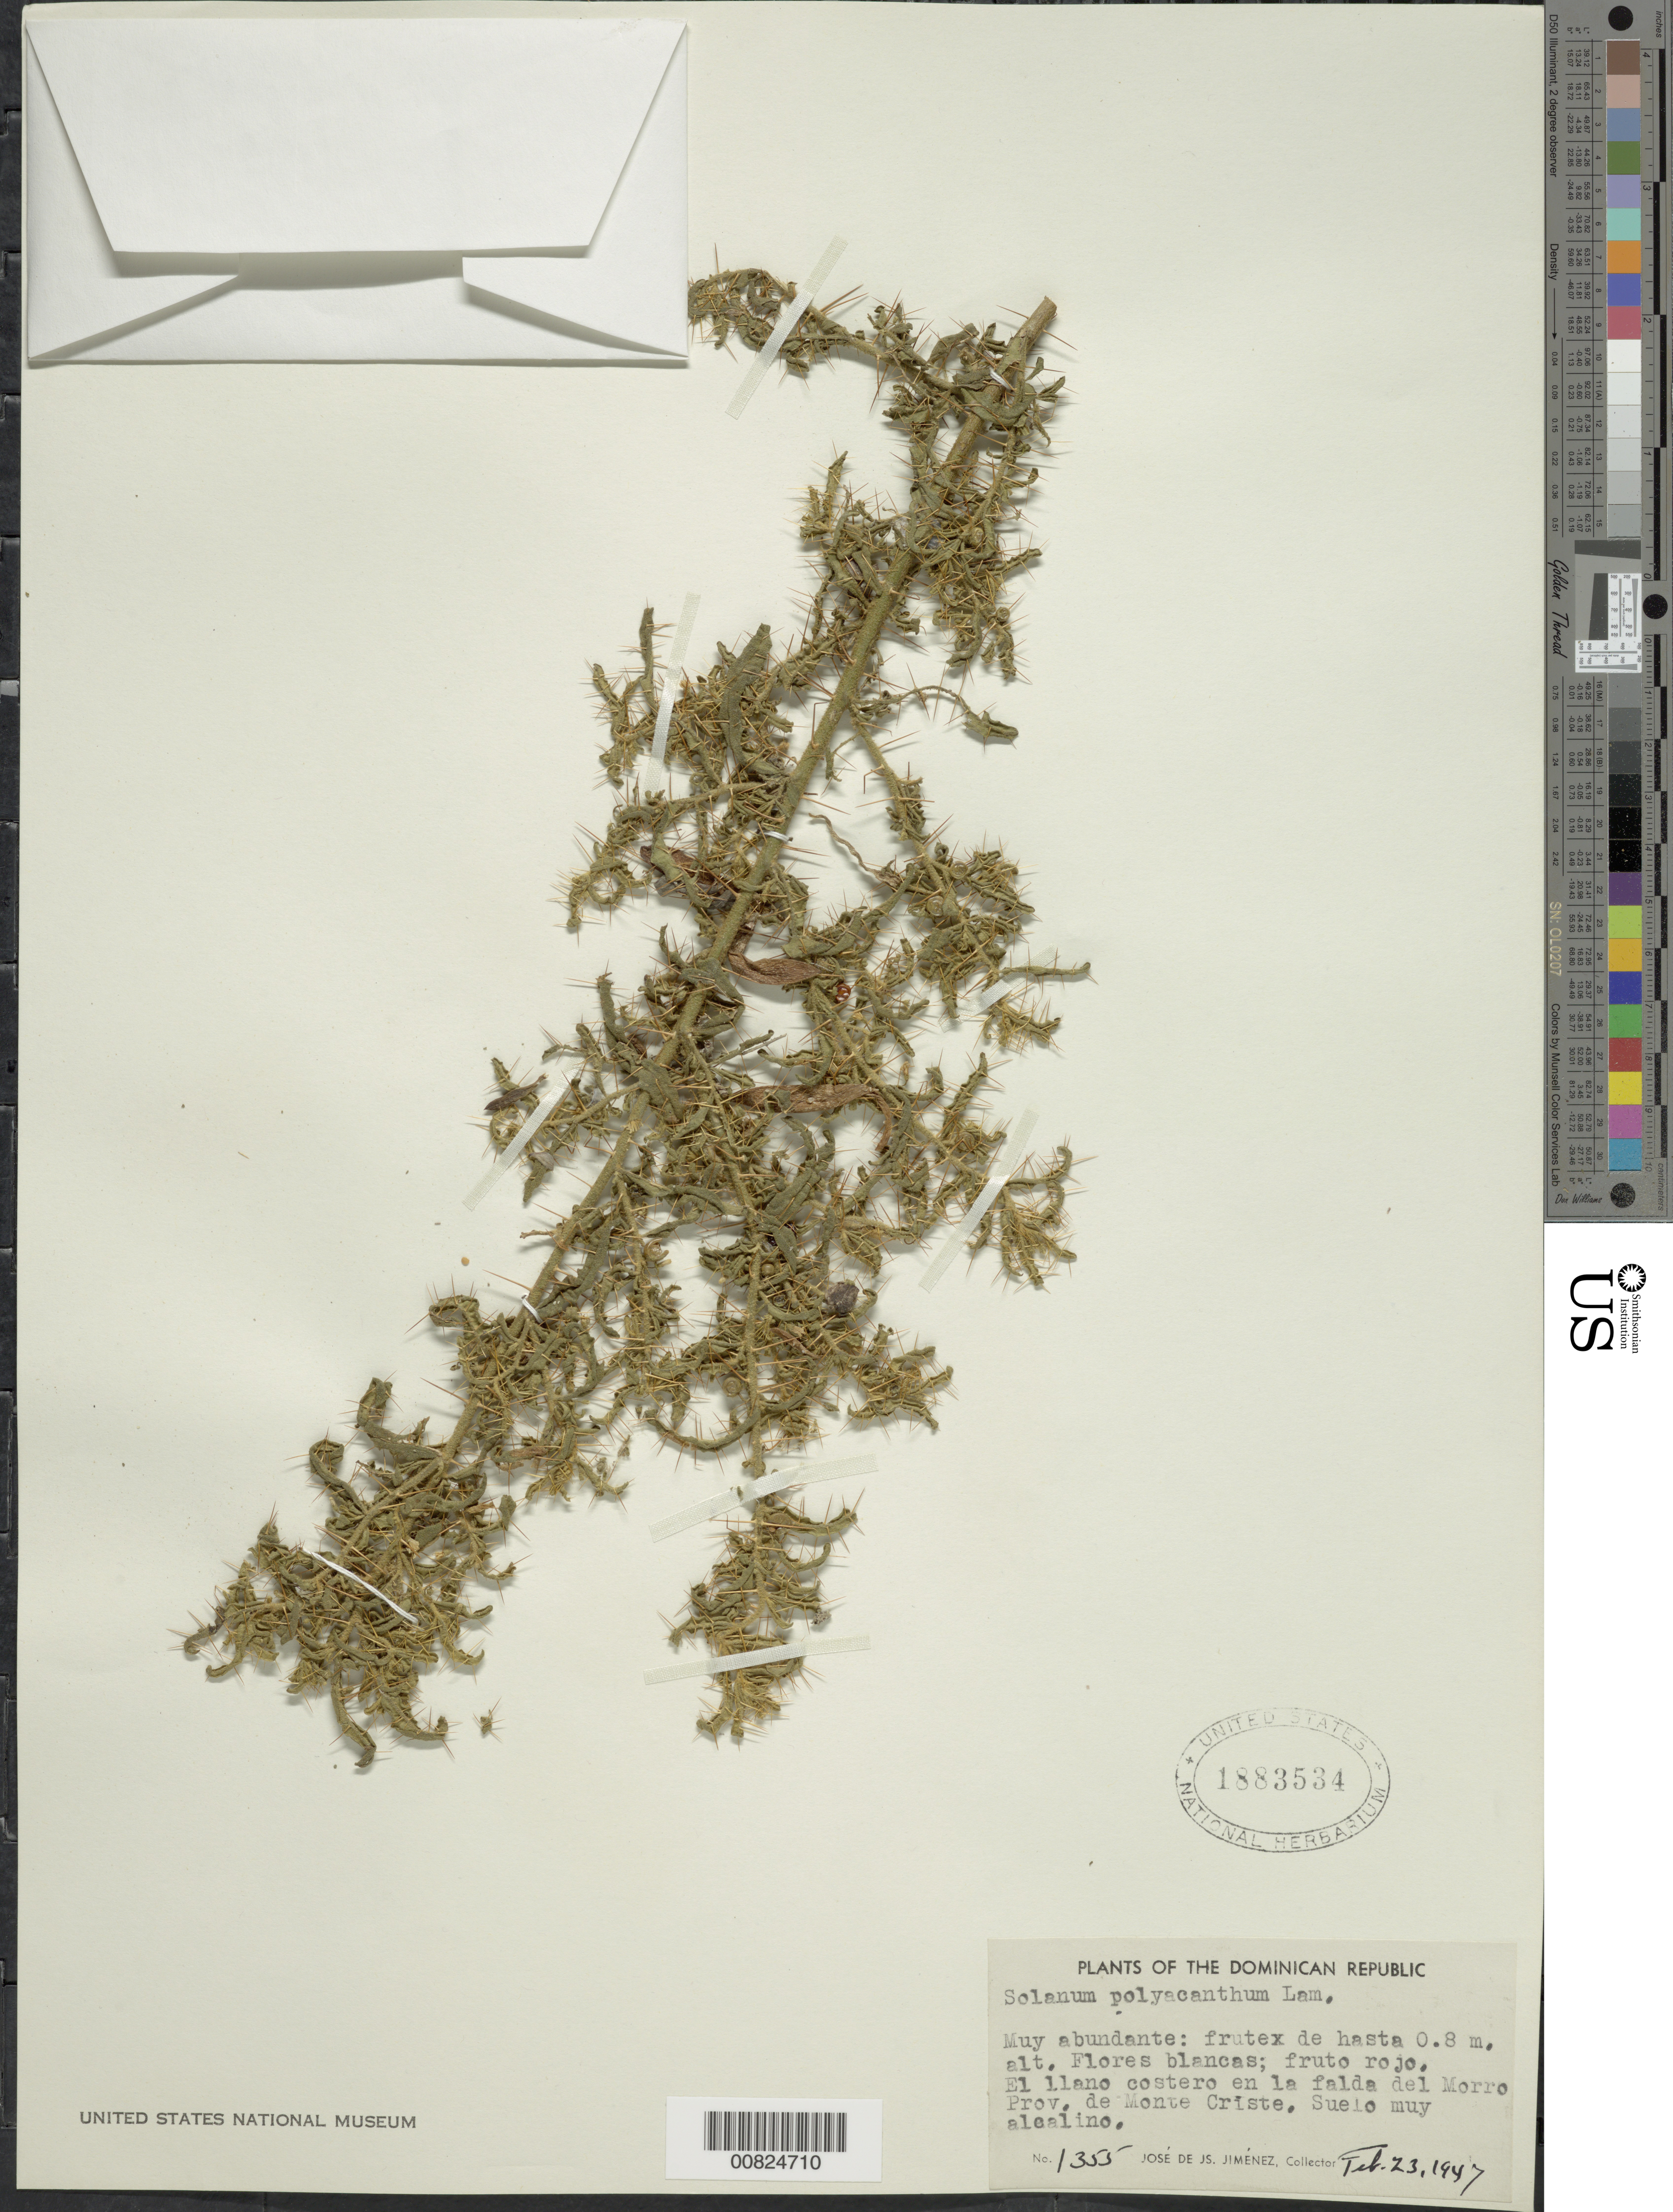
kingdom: Plantae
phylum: Tracheophyta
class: Magnoliopsida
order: Solanales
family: Solanaceae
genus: Solanum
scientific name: Solanum polycanthum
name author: Lam.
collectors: J. J. Jiménez Almonte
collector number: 1355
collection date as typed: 23 Feb 1947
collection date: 1947-02-23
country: Dominican Republic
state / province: Monte Cristi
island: Hispaniola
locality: El Morro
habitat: El llano costero en la falda del Morro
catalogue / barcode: US 1883534